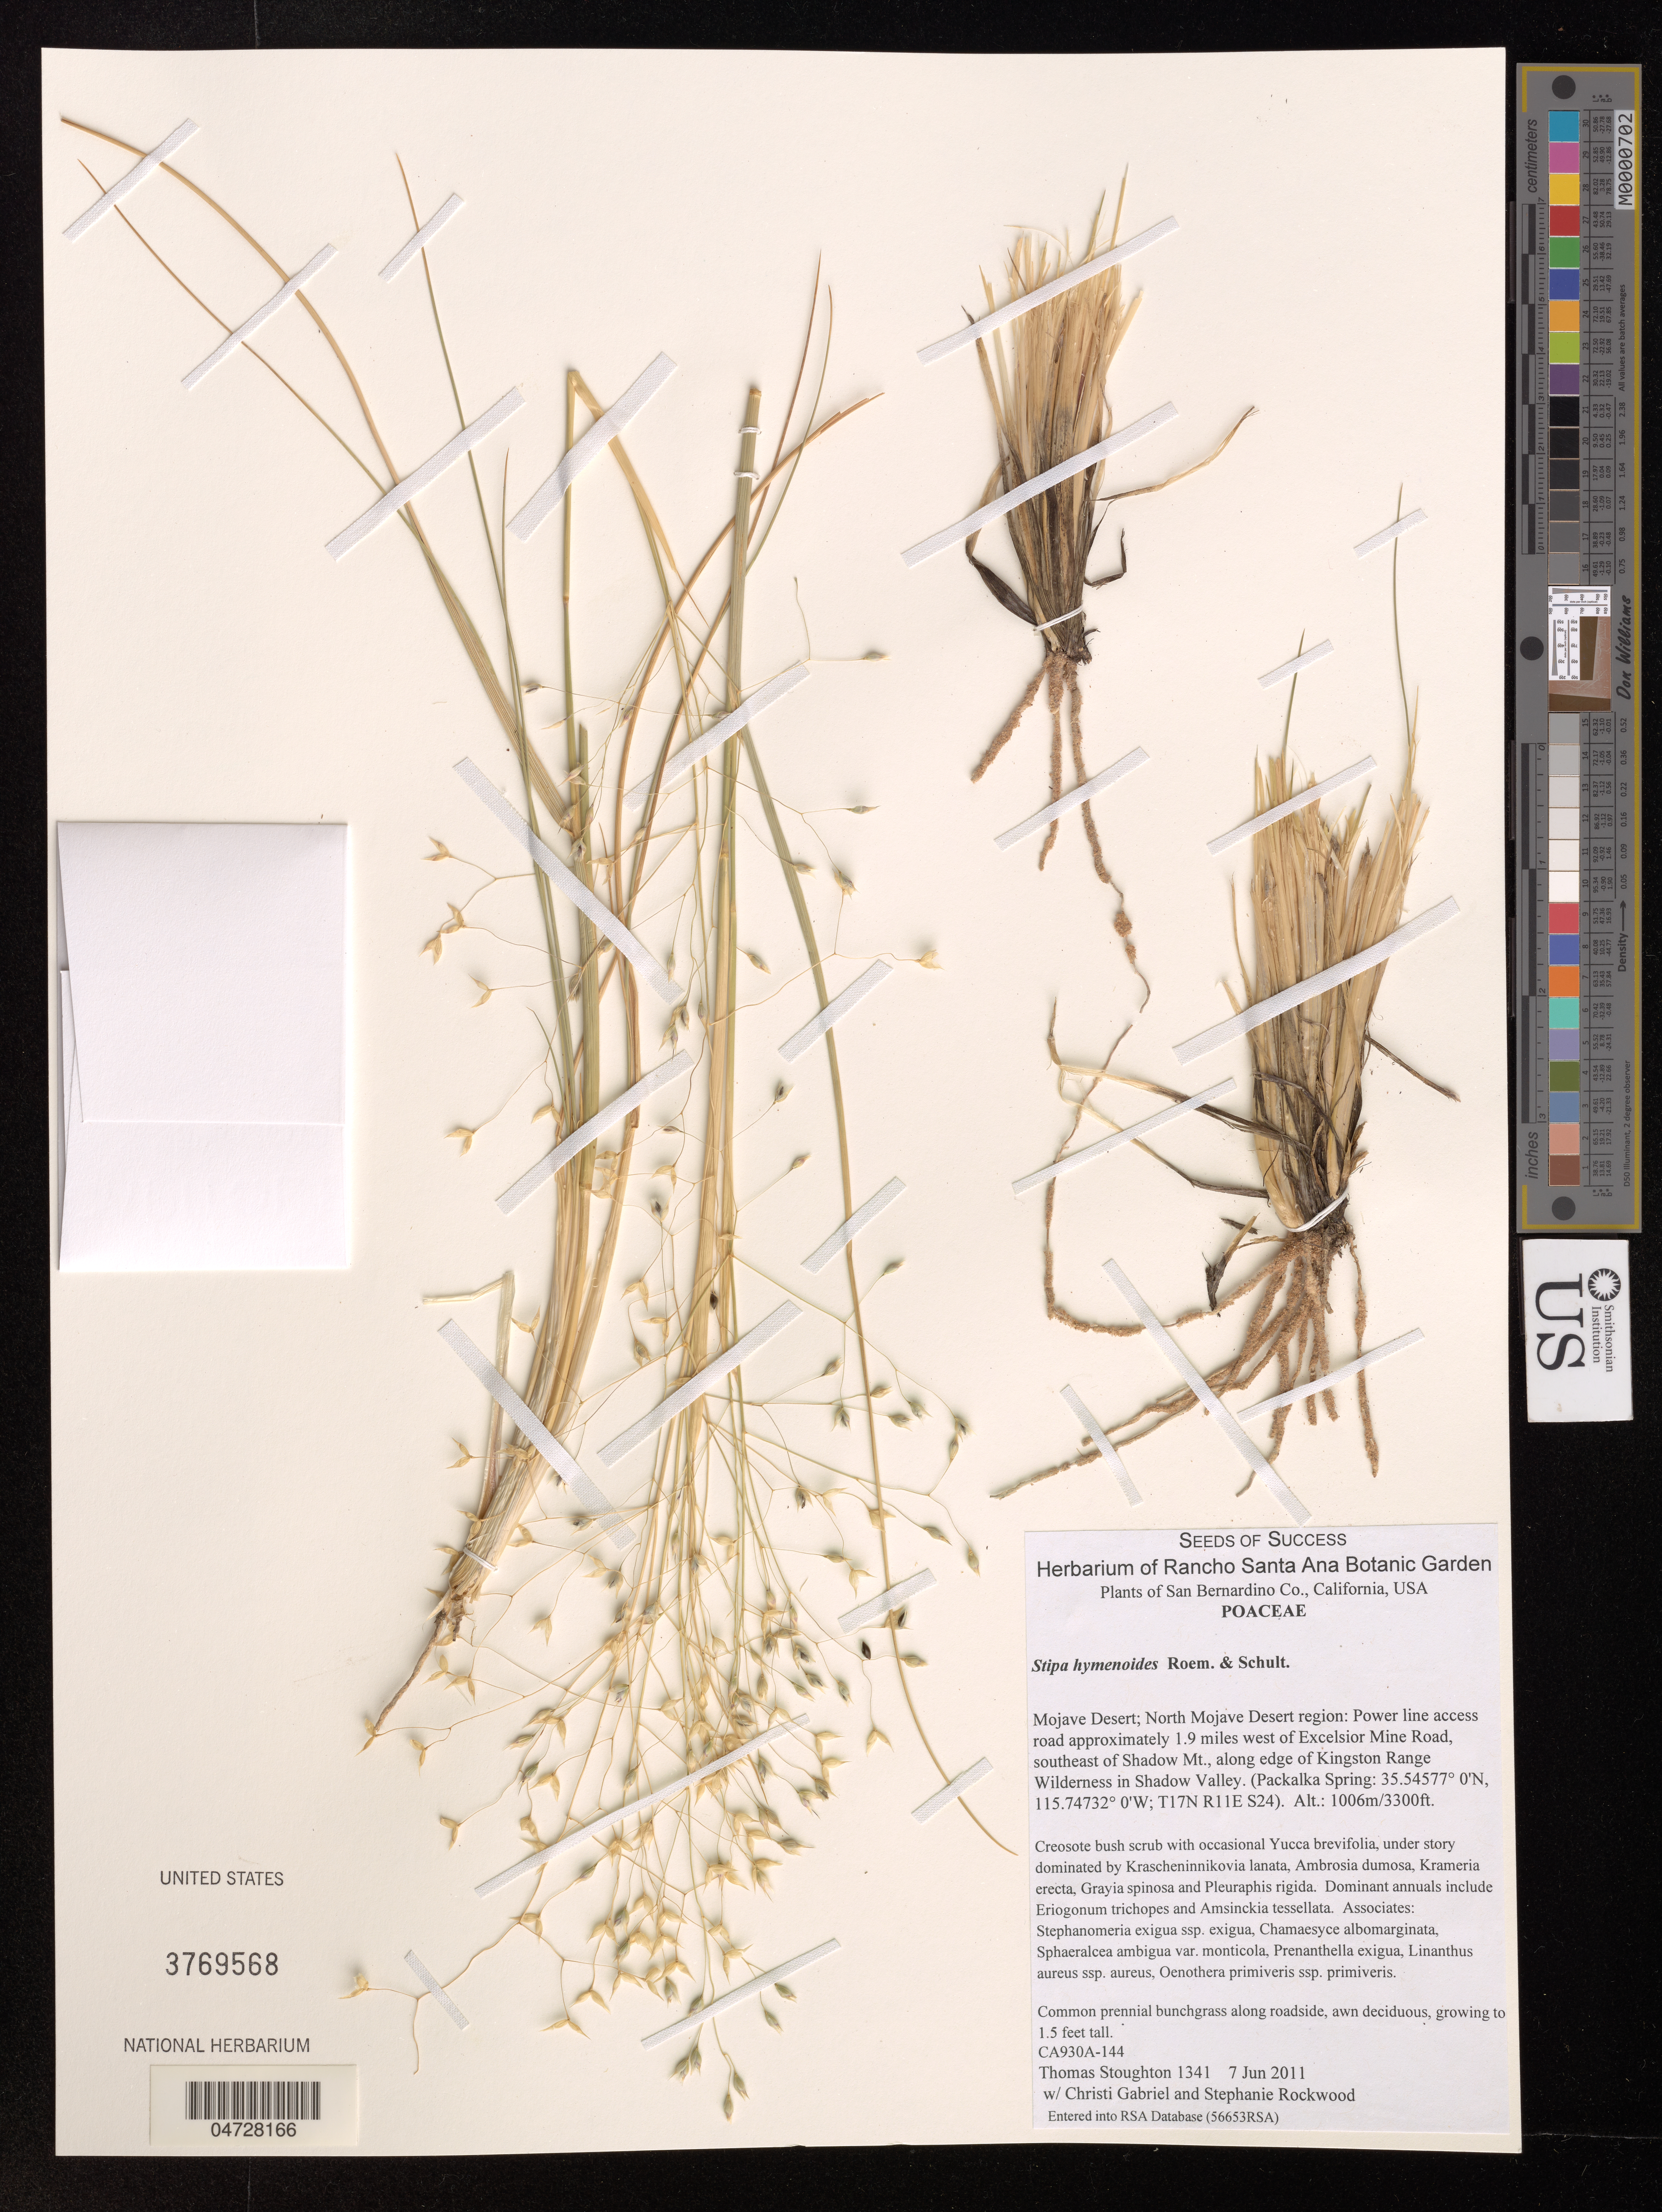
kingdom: Plantae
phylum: Tracheophyta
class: Liliopsida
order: Poales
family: Poaceae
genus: Stipa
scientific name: Stipa hymenoides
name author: Roem. & Schult.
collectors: T. Stoughton, C. Gabriel & S. Rockwood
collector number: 1341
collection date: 2011-06-07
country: United States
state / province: California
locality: San Bernardino Co. Mojave Desert; North Mojave Desert region: Power line acces road approximately 1.9 miles west of Excelsior Mine Road, Southeast of Shadow Mt. along edge of Kingston Range Wilderness in Shadow Valley. (Packalka Spring: T17N R11E S24).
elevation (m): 1006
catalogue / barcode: US 3769568